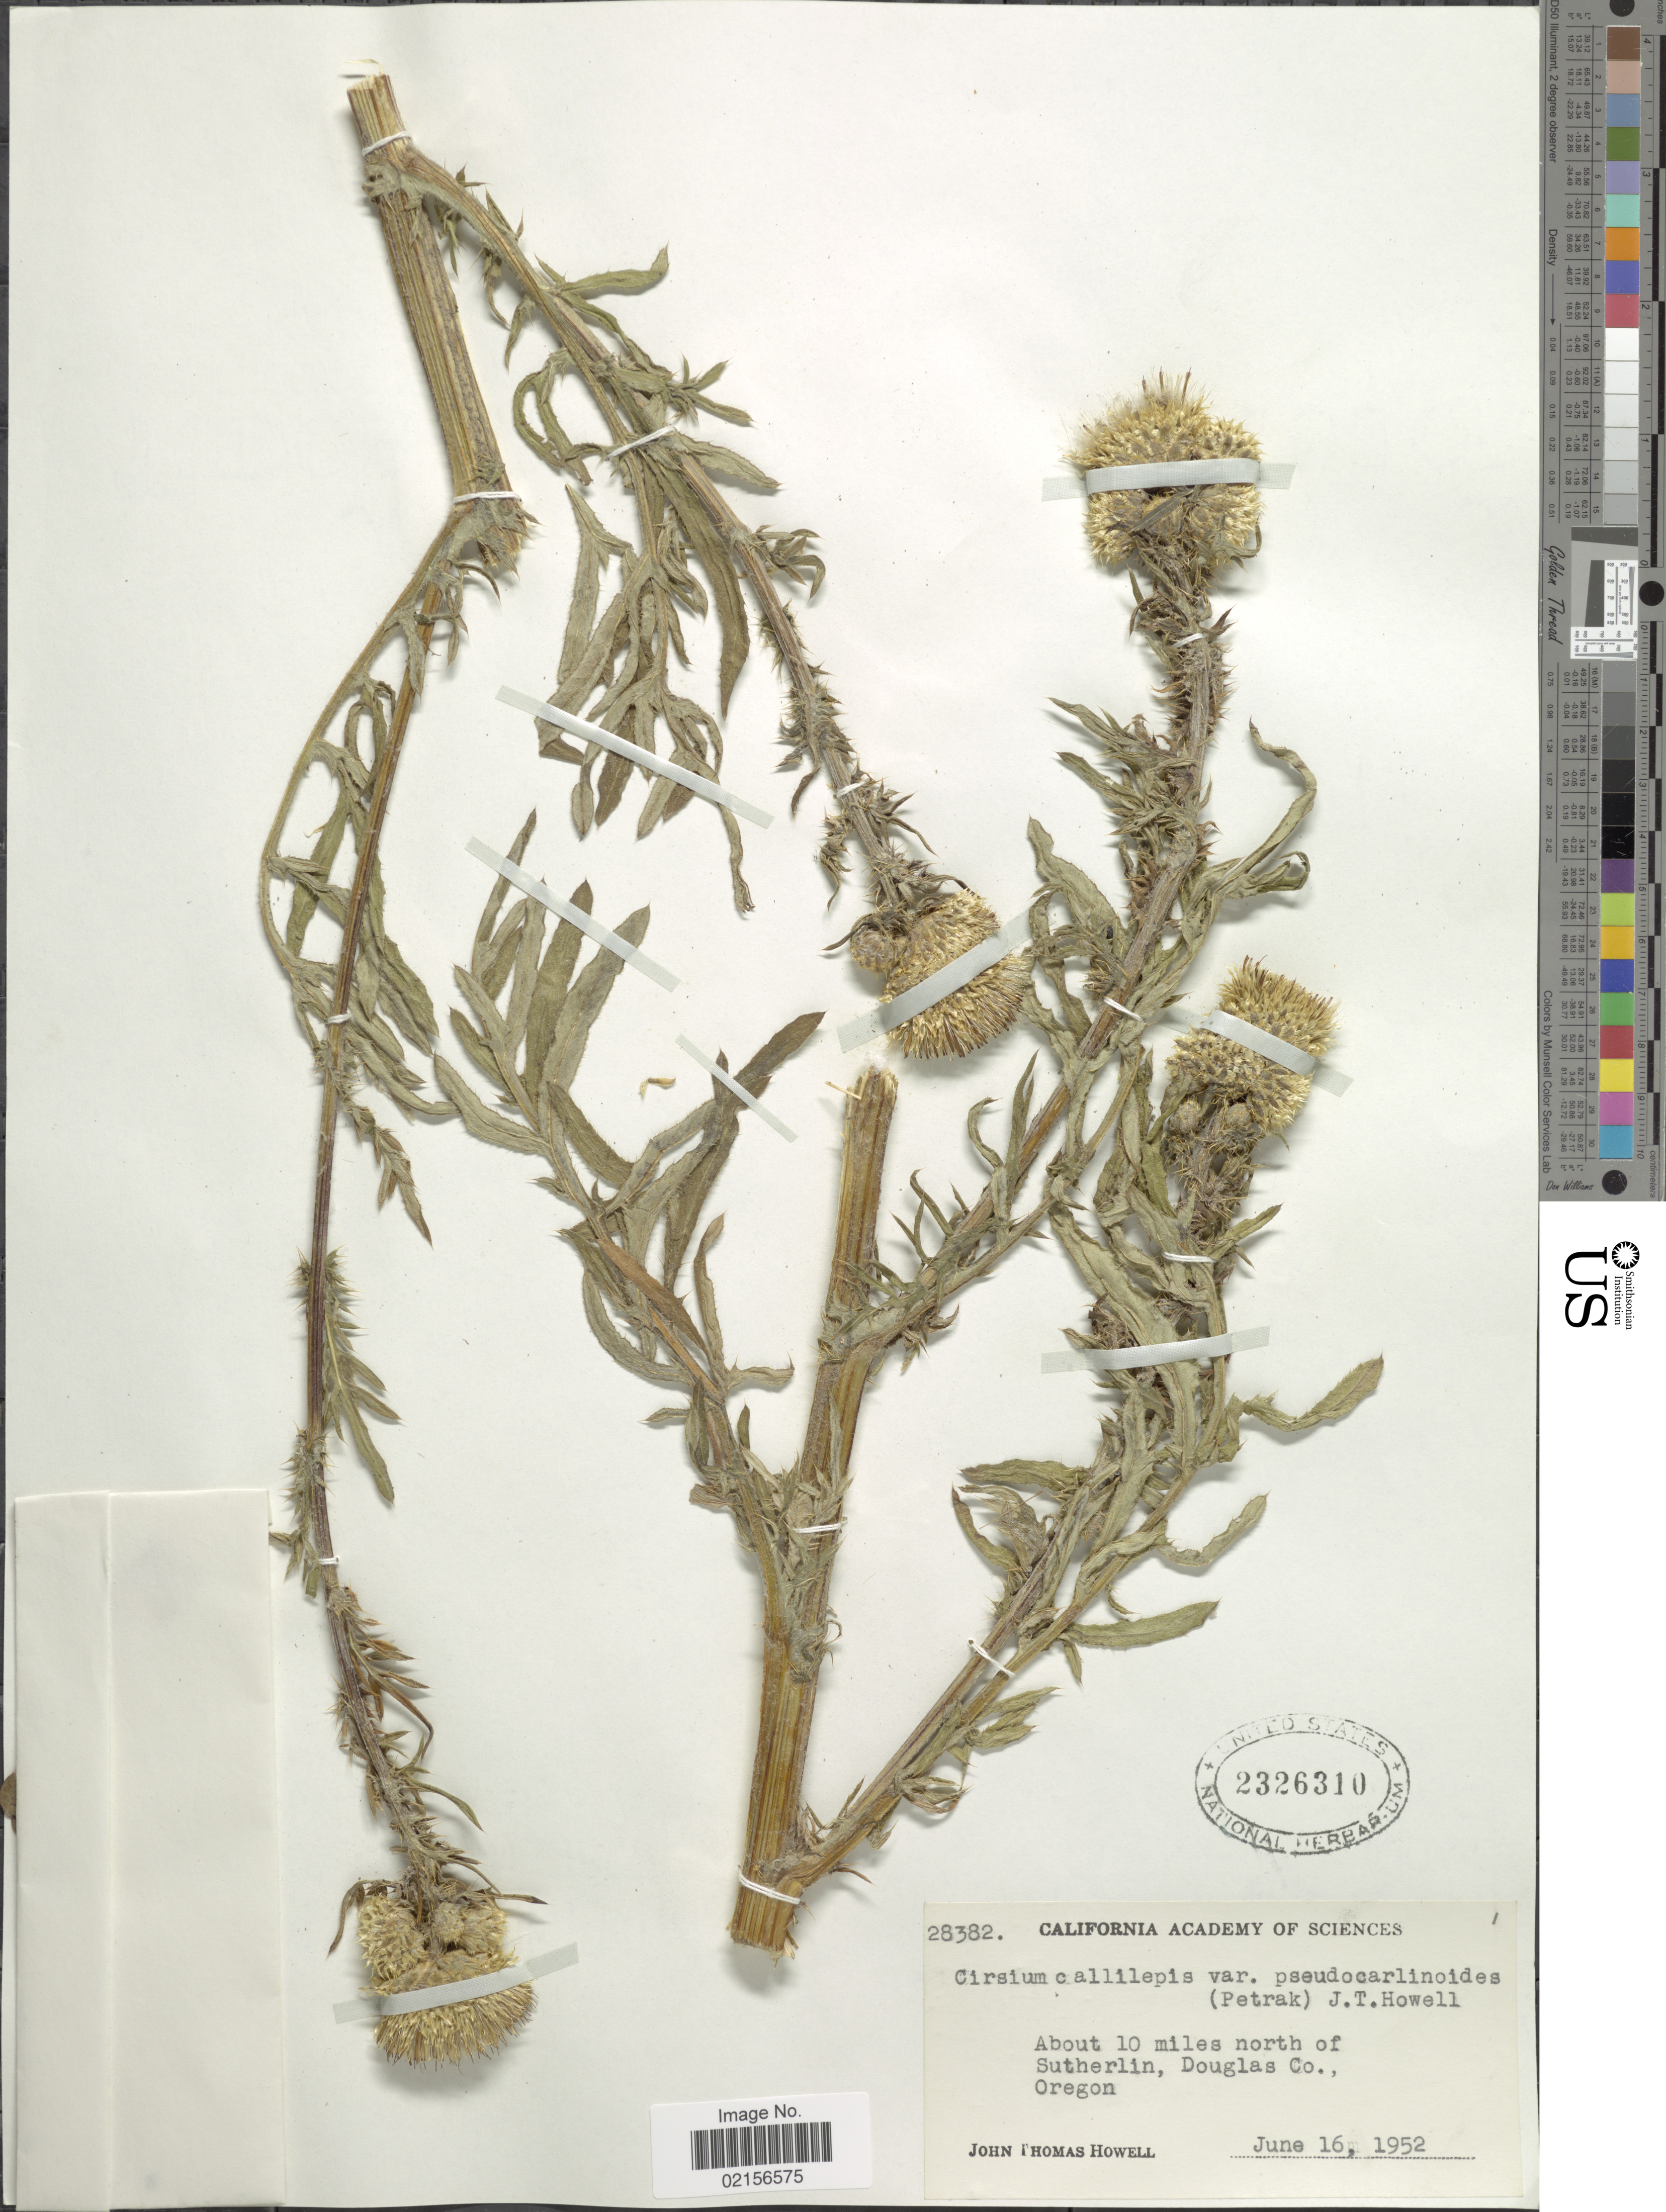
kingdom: Plantae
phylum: Tracheophyta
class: Magnoliopsida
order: Asterales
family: Asteraceae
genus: Cirsium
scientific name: Cirsium remotifolium var. odontolepis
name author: Petr.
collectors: J. T. Howell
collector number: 28382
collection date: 1952-06-16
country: United States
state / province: Oregon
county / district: Douglas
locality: About 10 miles north of Sutherlin, Douglas Co.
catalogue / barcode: US 2326310